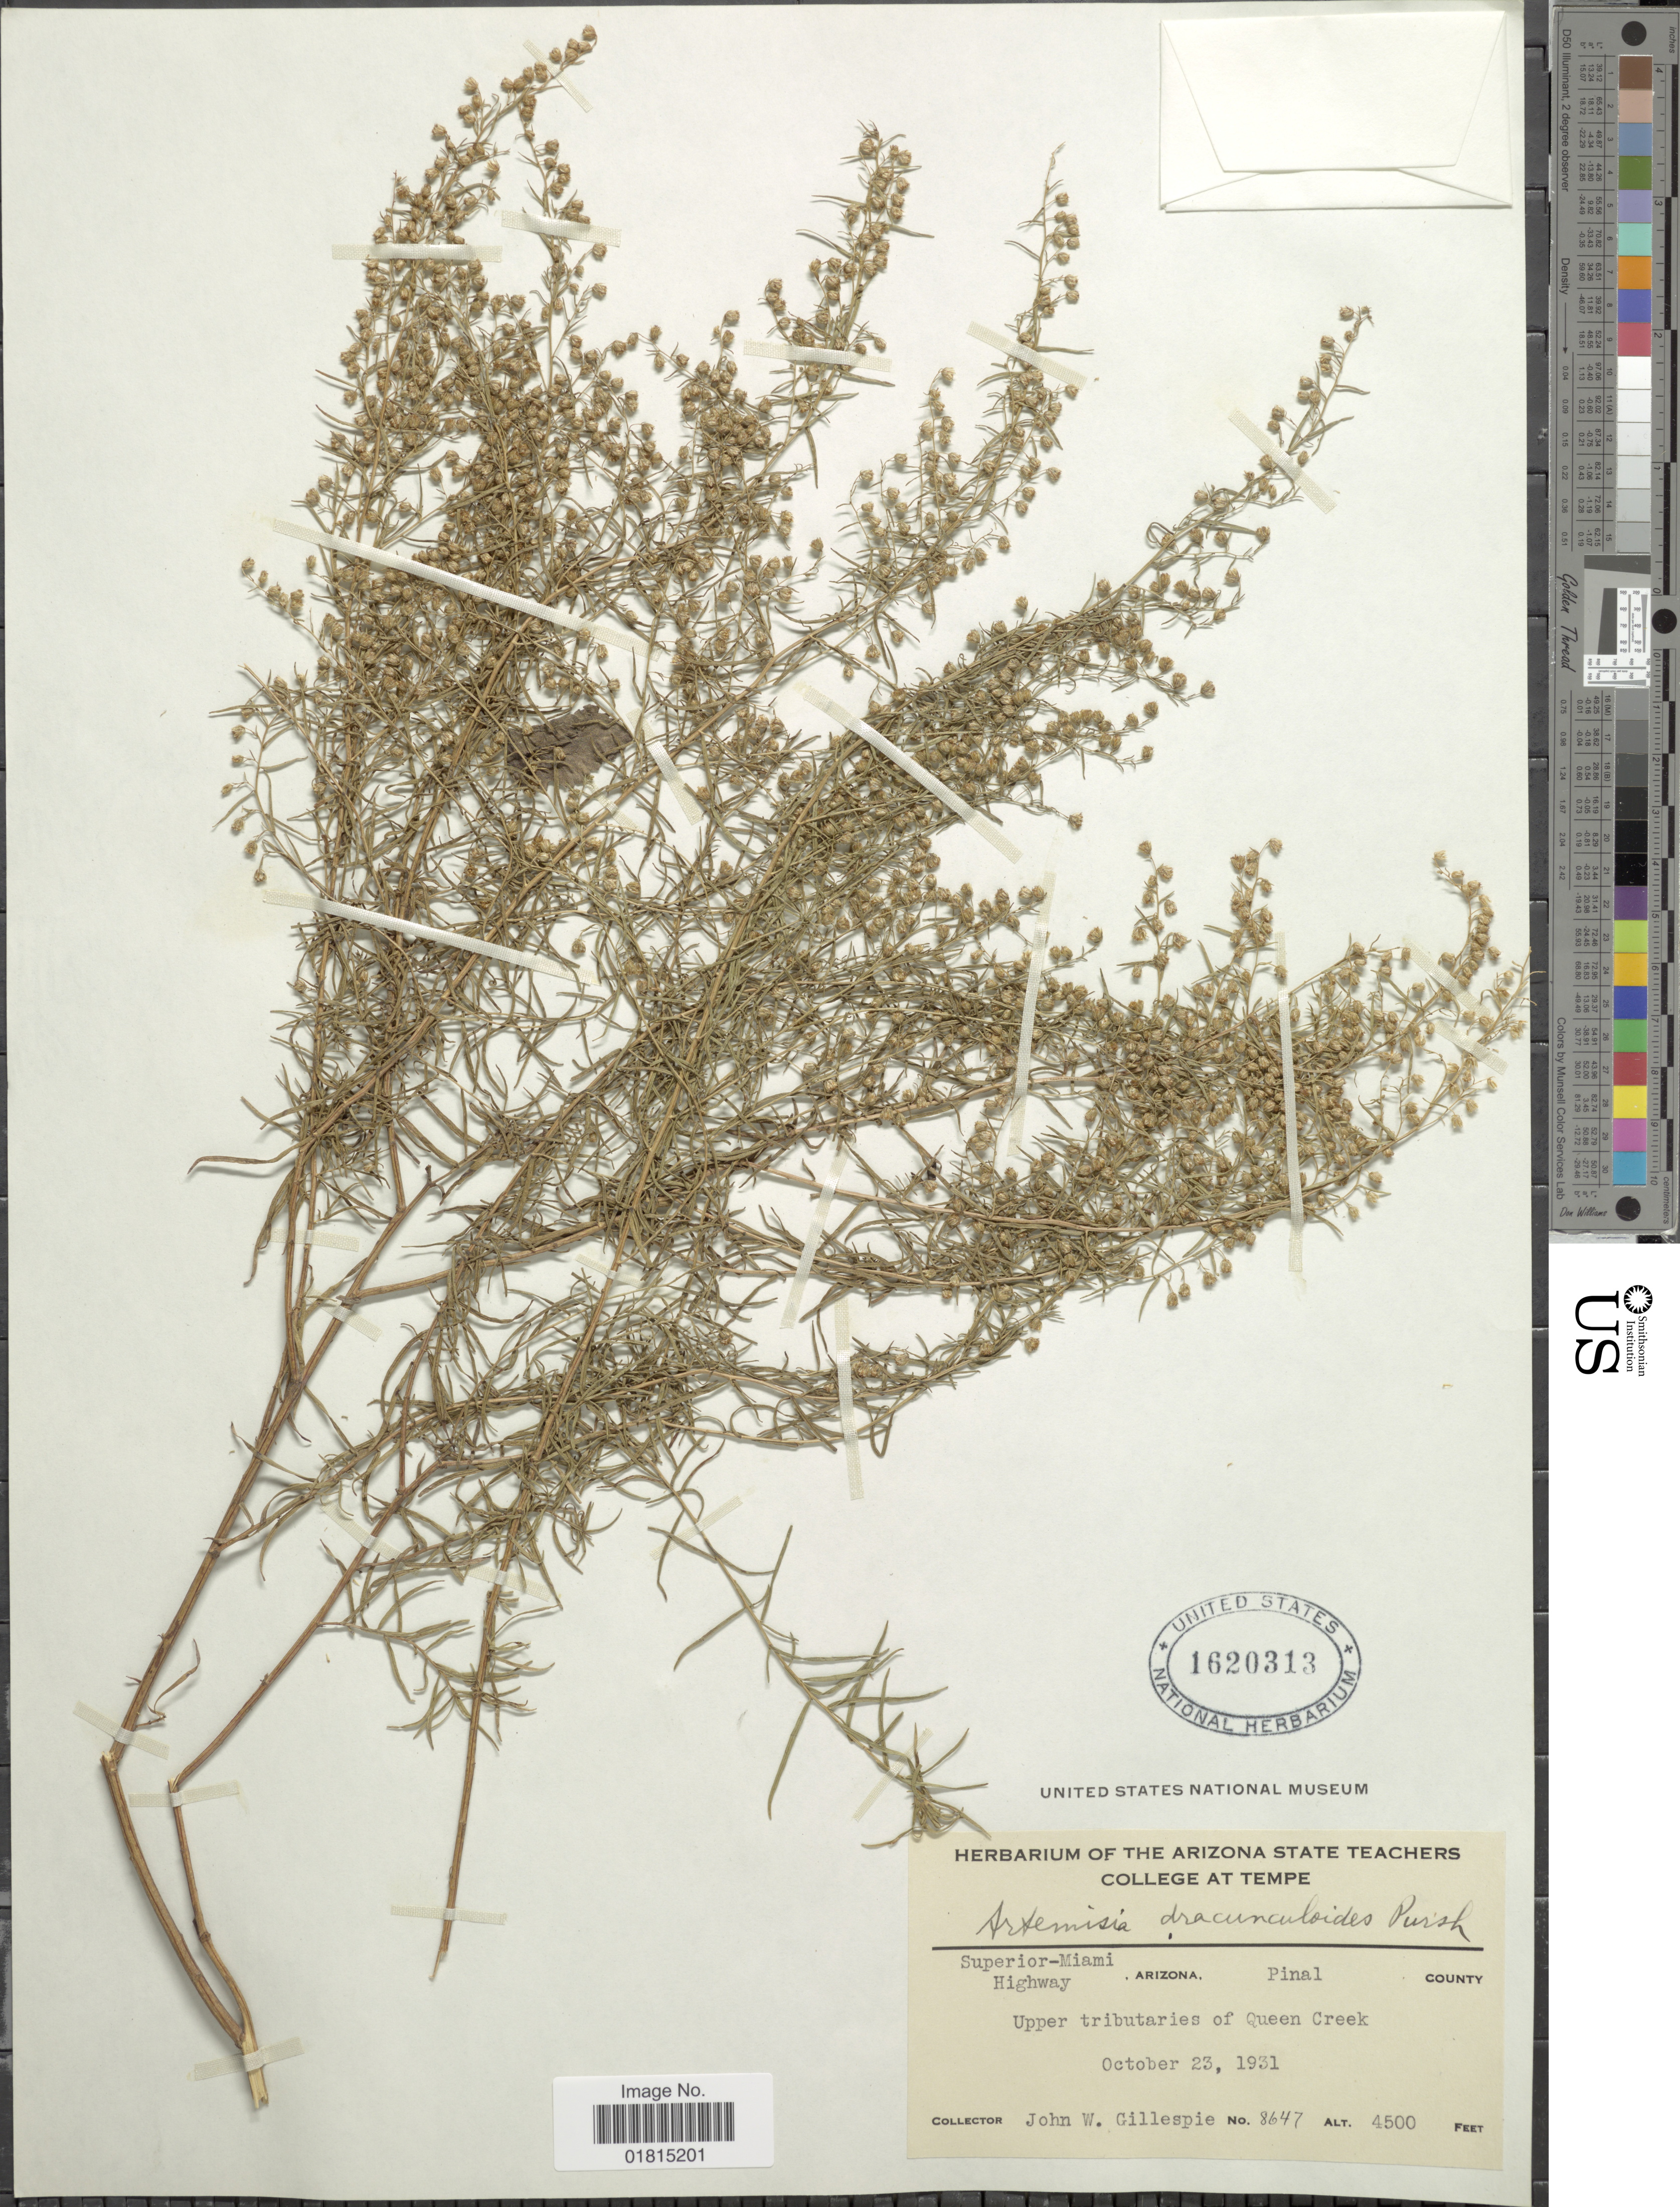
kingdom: Plantae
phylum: Tracheophyta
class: Magnoliopsida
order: Asterales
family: Asteraceae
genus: Artemisia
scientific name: Artemisia dracunculoides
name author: Pursh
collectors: J. W. Gillespie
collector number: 8647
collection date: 1931-10-23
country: United States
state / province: Arizona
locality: Superior-Miami. Highway, Arizona. Pinal County. Upper tributaries of Queen Creek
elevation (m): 1372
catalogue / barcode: US 1620313